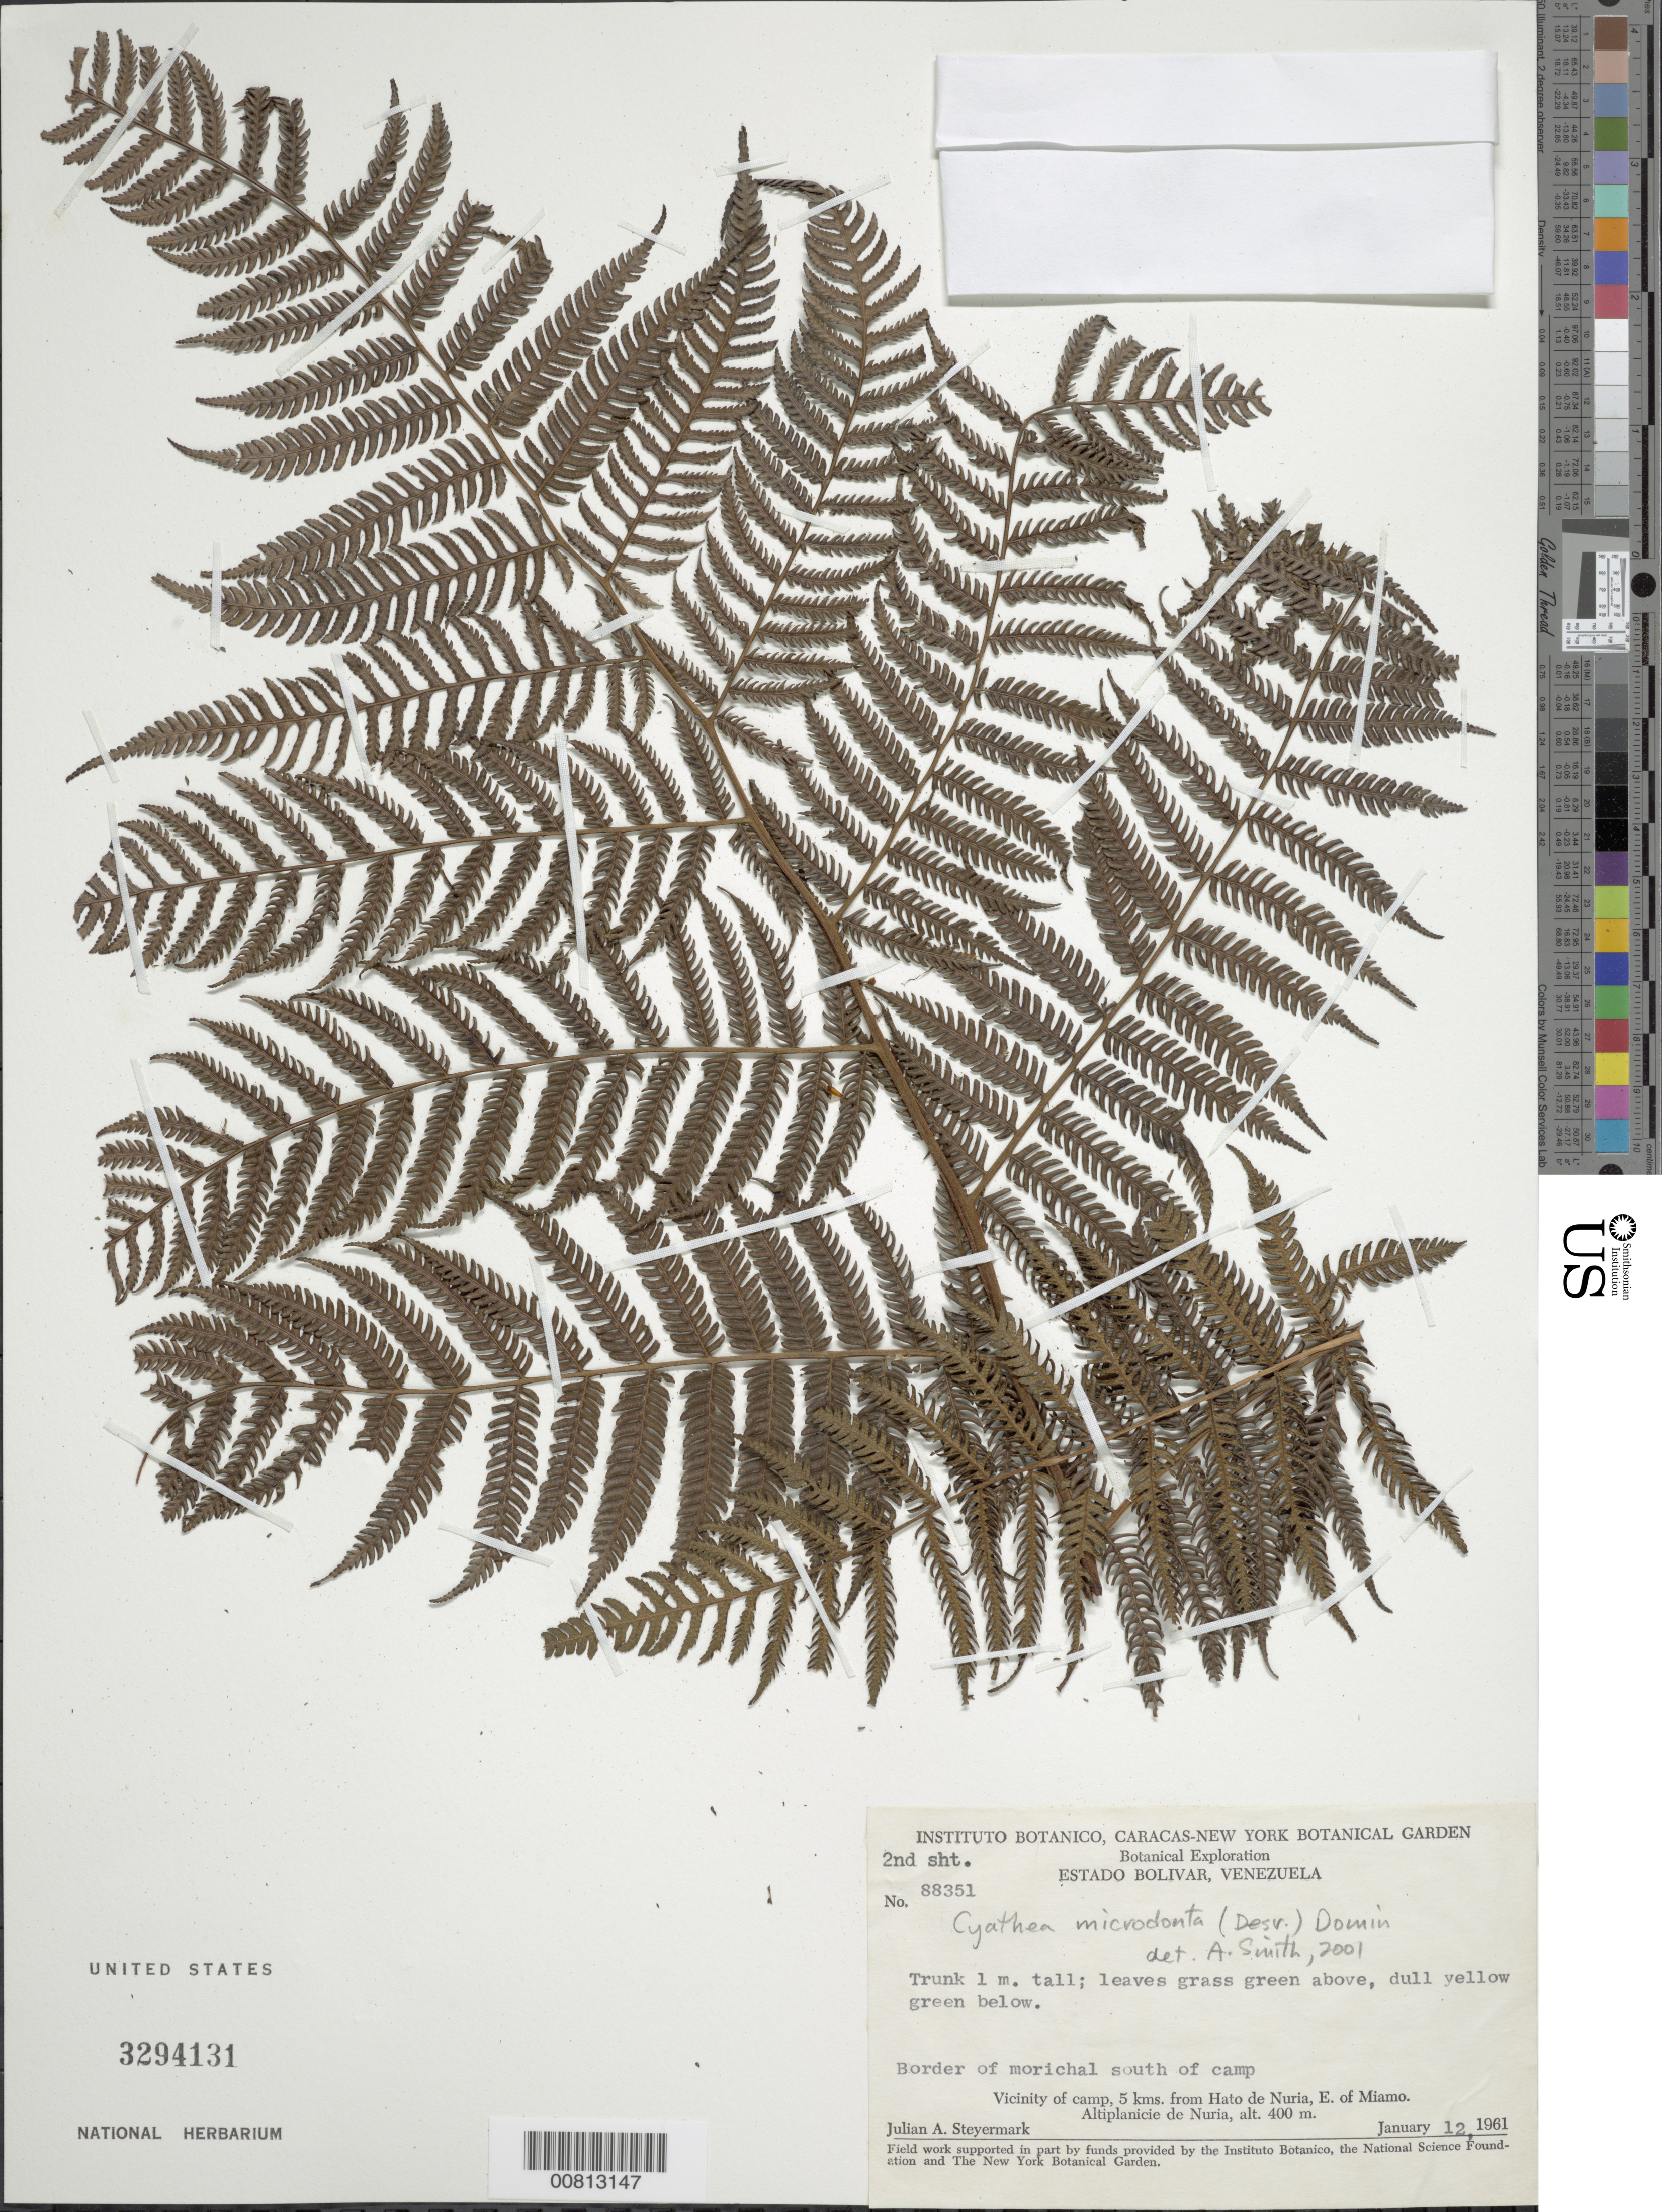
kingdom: Plantae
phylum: Tracheophyta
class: Polypodiopsida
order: Cyatheales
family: Cyatheaceae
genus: Cyathea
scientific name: Cyathea microdonta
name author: (Desv.) Domin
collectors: J. Steyermark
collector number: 88351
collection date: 1961-01-12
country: Venezuela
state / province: Bolivar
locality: Border of morichal south of camp, Vicinity of camp, 5 kms. from Hato de Nuria, E. of Miamo, Altiplanicie de Nuria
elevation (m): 400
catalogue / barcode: US 3294131